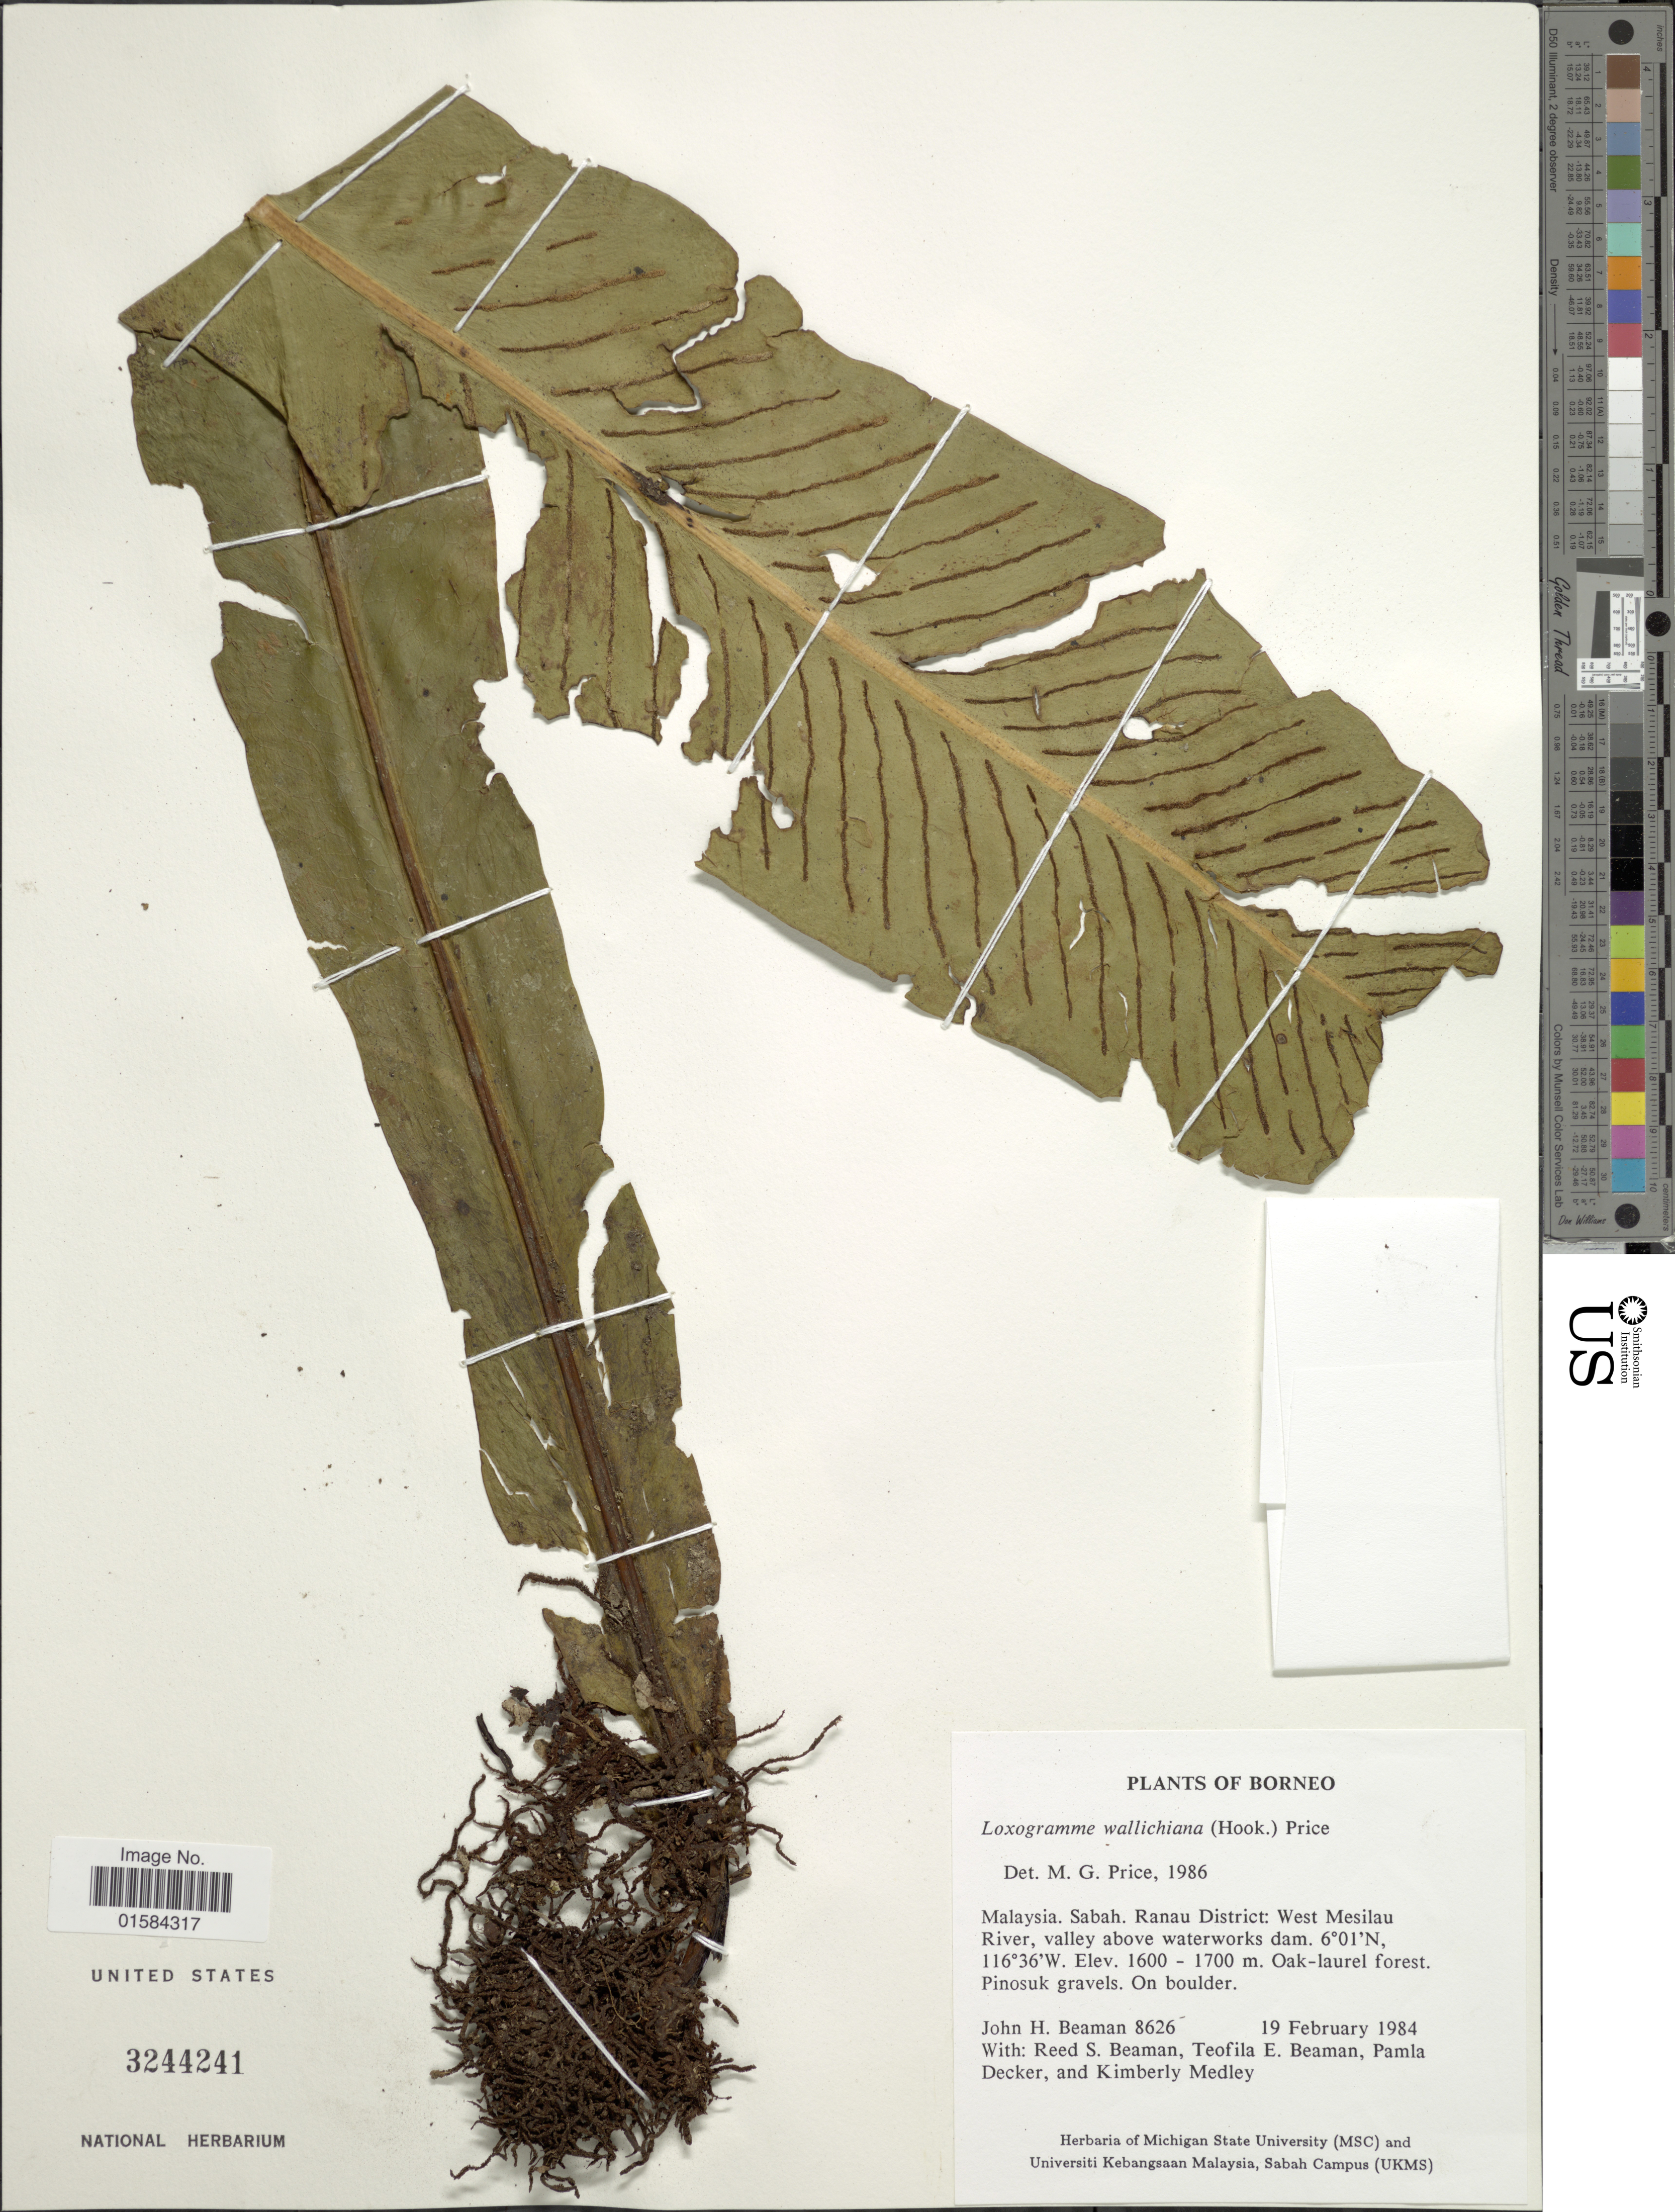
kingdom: Plantae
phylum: Tracheophyta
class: Polypodiopsida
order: Polypodiales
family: Polypodiaceae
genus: Loxogramme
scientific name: Loxogramme wallichiana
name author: (Hook.) M.G. Price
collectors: J. H. Beaman, R. S. Beaman, T. E. Beaman, P. Decker & K. Medley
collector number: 8626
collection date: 1984-02-19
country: Malaysia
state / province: Sabah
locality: Borneo, Malaysia, Sabah, Ranau District: West Mesilau River, valley above waterworks dam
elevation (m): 1600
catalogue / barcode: US 3244241